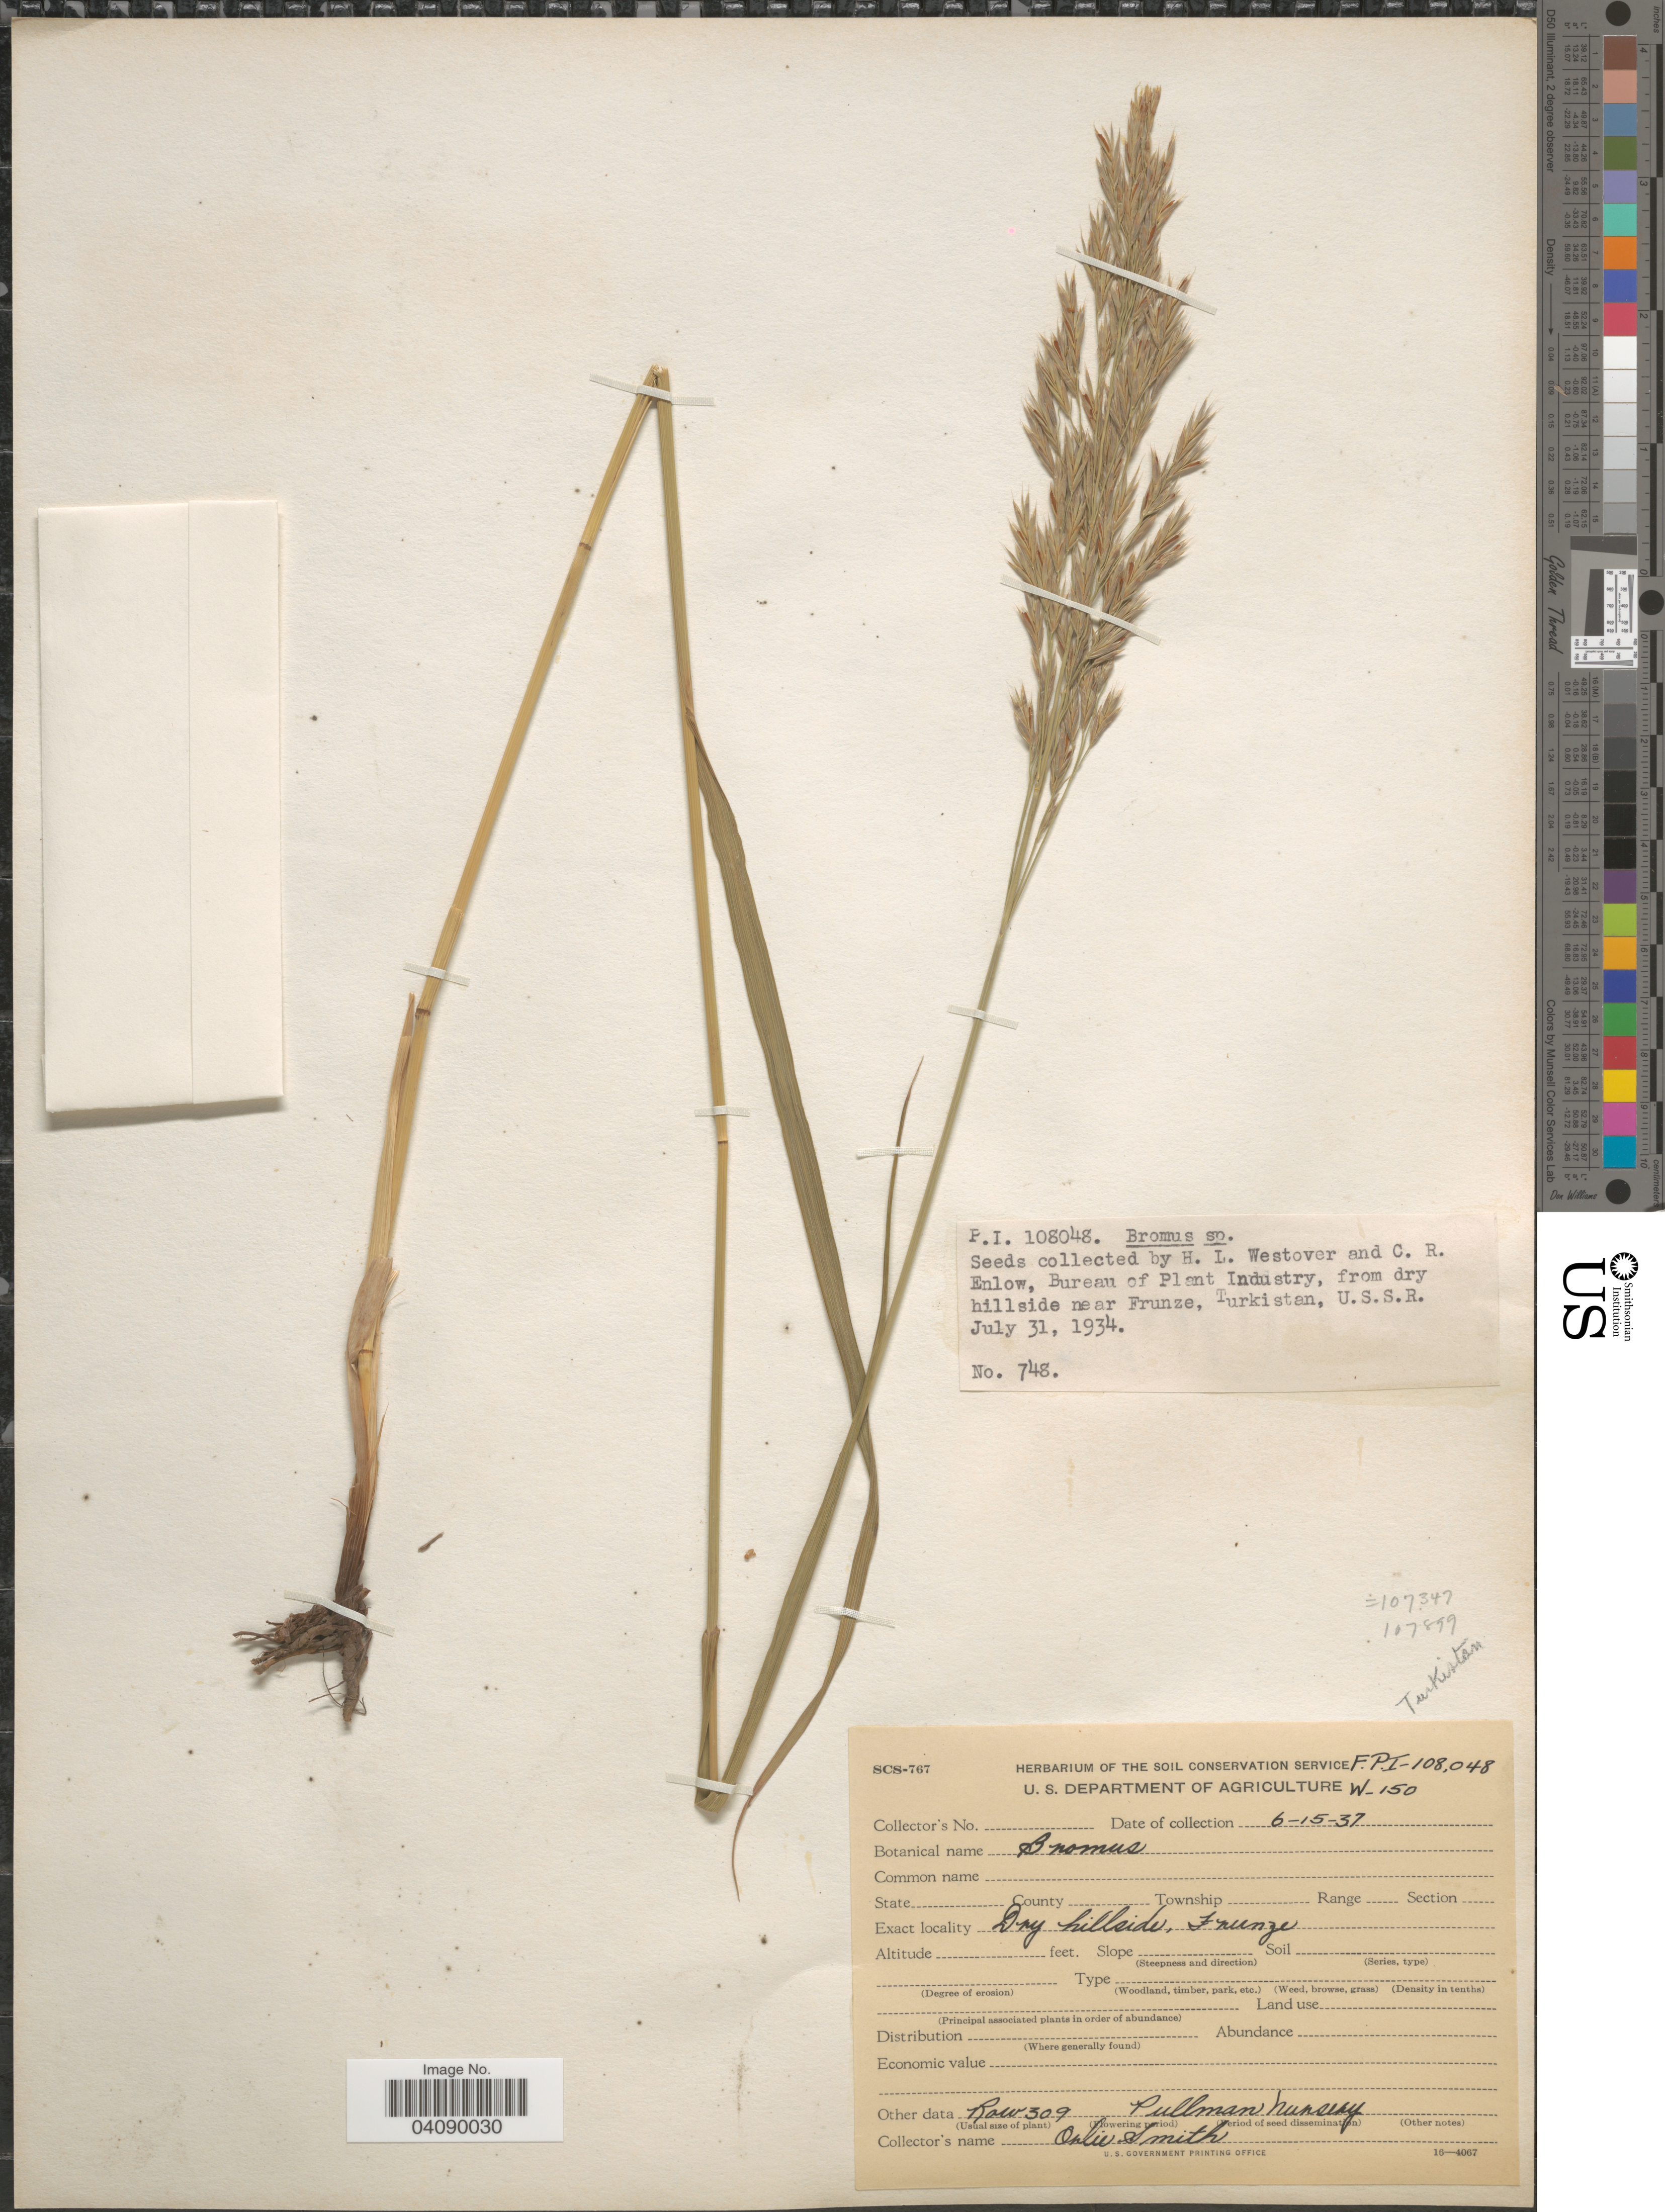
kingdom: Plantae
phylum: Tracheophyta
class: Liliopsida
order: Poales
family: Poaceae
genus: Bromus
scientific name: Bromus sp.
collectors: O. Smith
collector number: F.P.I-108048/W-150?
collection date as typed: Transcribed d/m/y: 15/6/37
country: United States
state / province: Washington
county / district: Whitman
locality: Row 309. Pullman nursery.